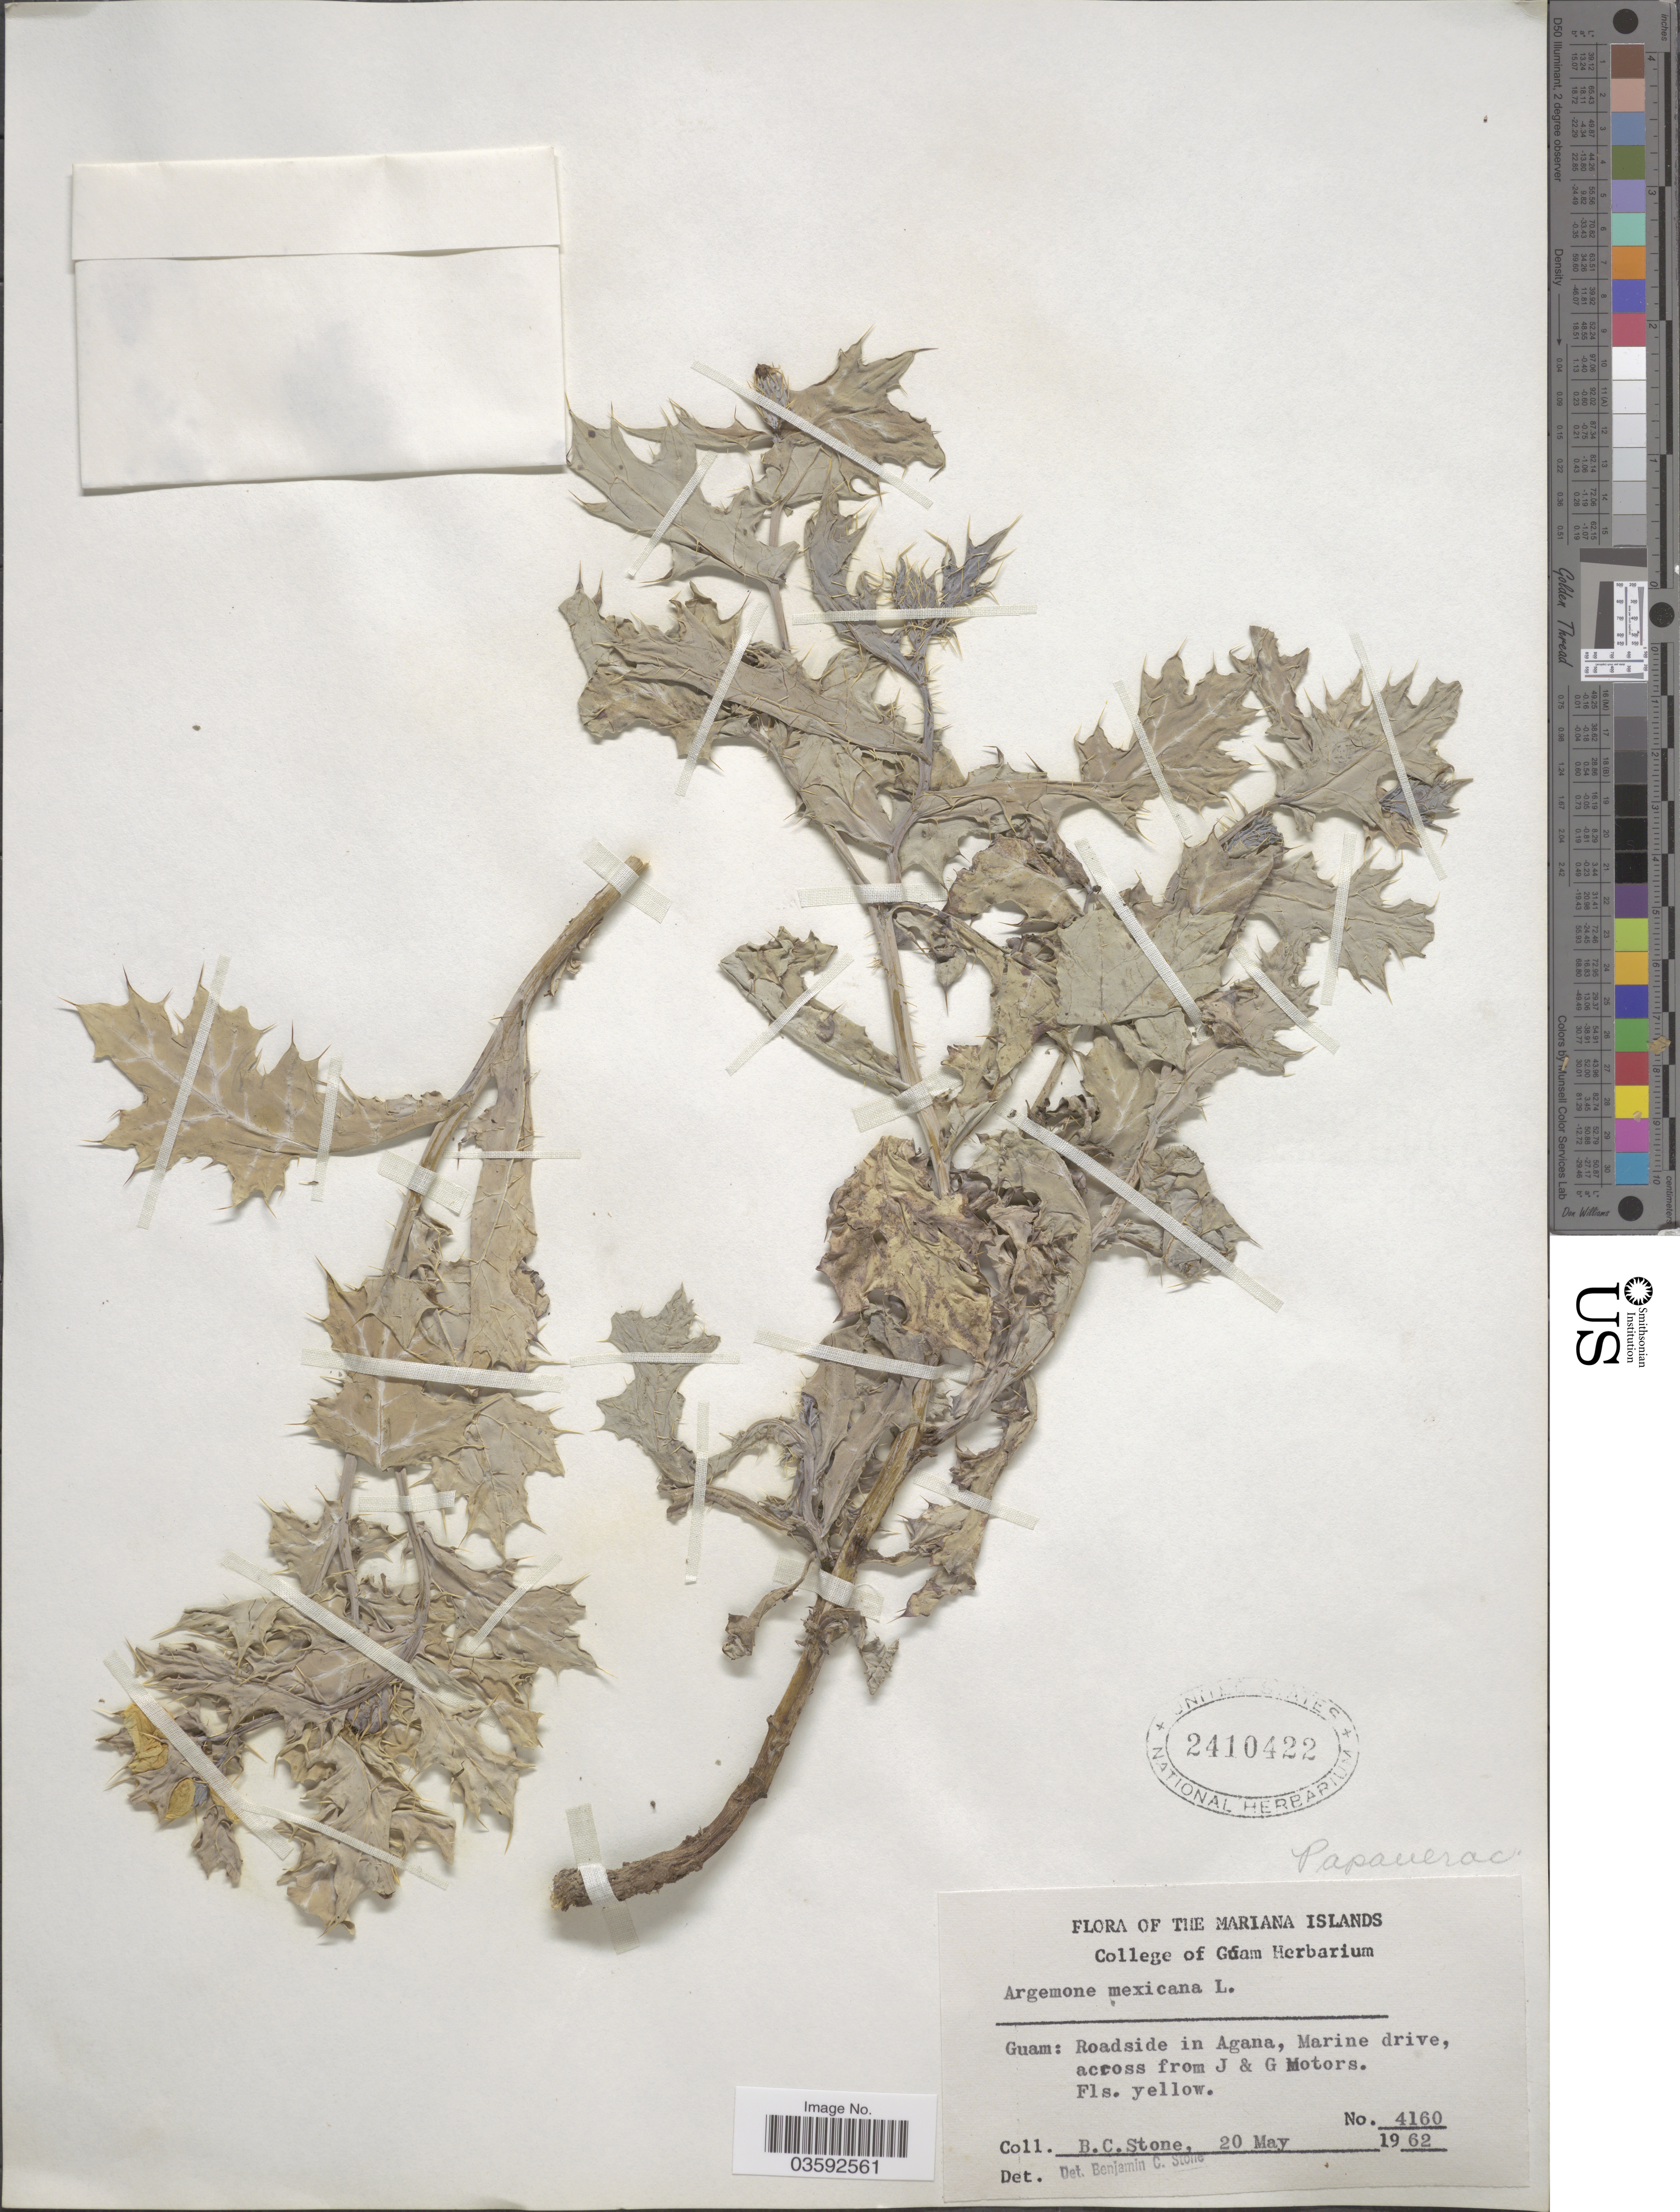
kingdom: Plantae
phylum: Tracheophyta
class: Magnoliopsida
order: Ranunculales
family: Papaveraceae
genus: Argemone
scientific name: Argemone mexicana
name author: L.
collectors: B. C. Stone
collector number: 4160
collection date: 1962-05-20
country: Guam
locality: The Mariana Islands. Roadside in Agana, Marina drive, across from J & G Motors.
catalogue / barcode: US 2410422